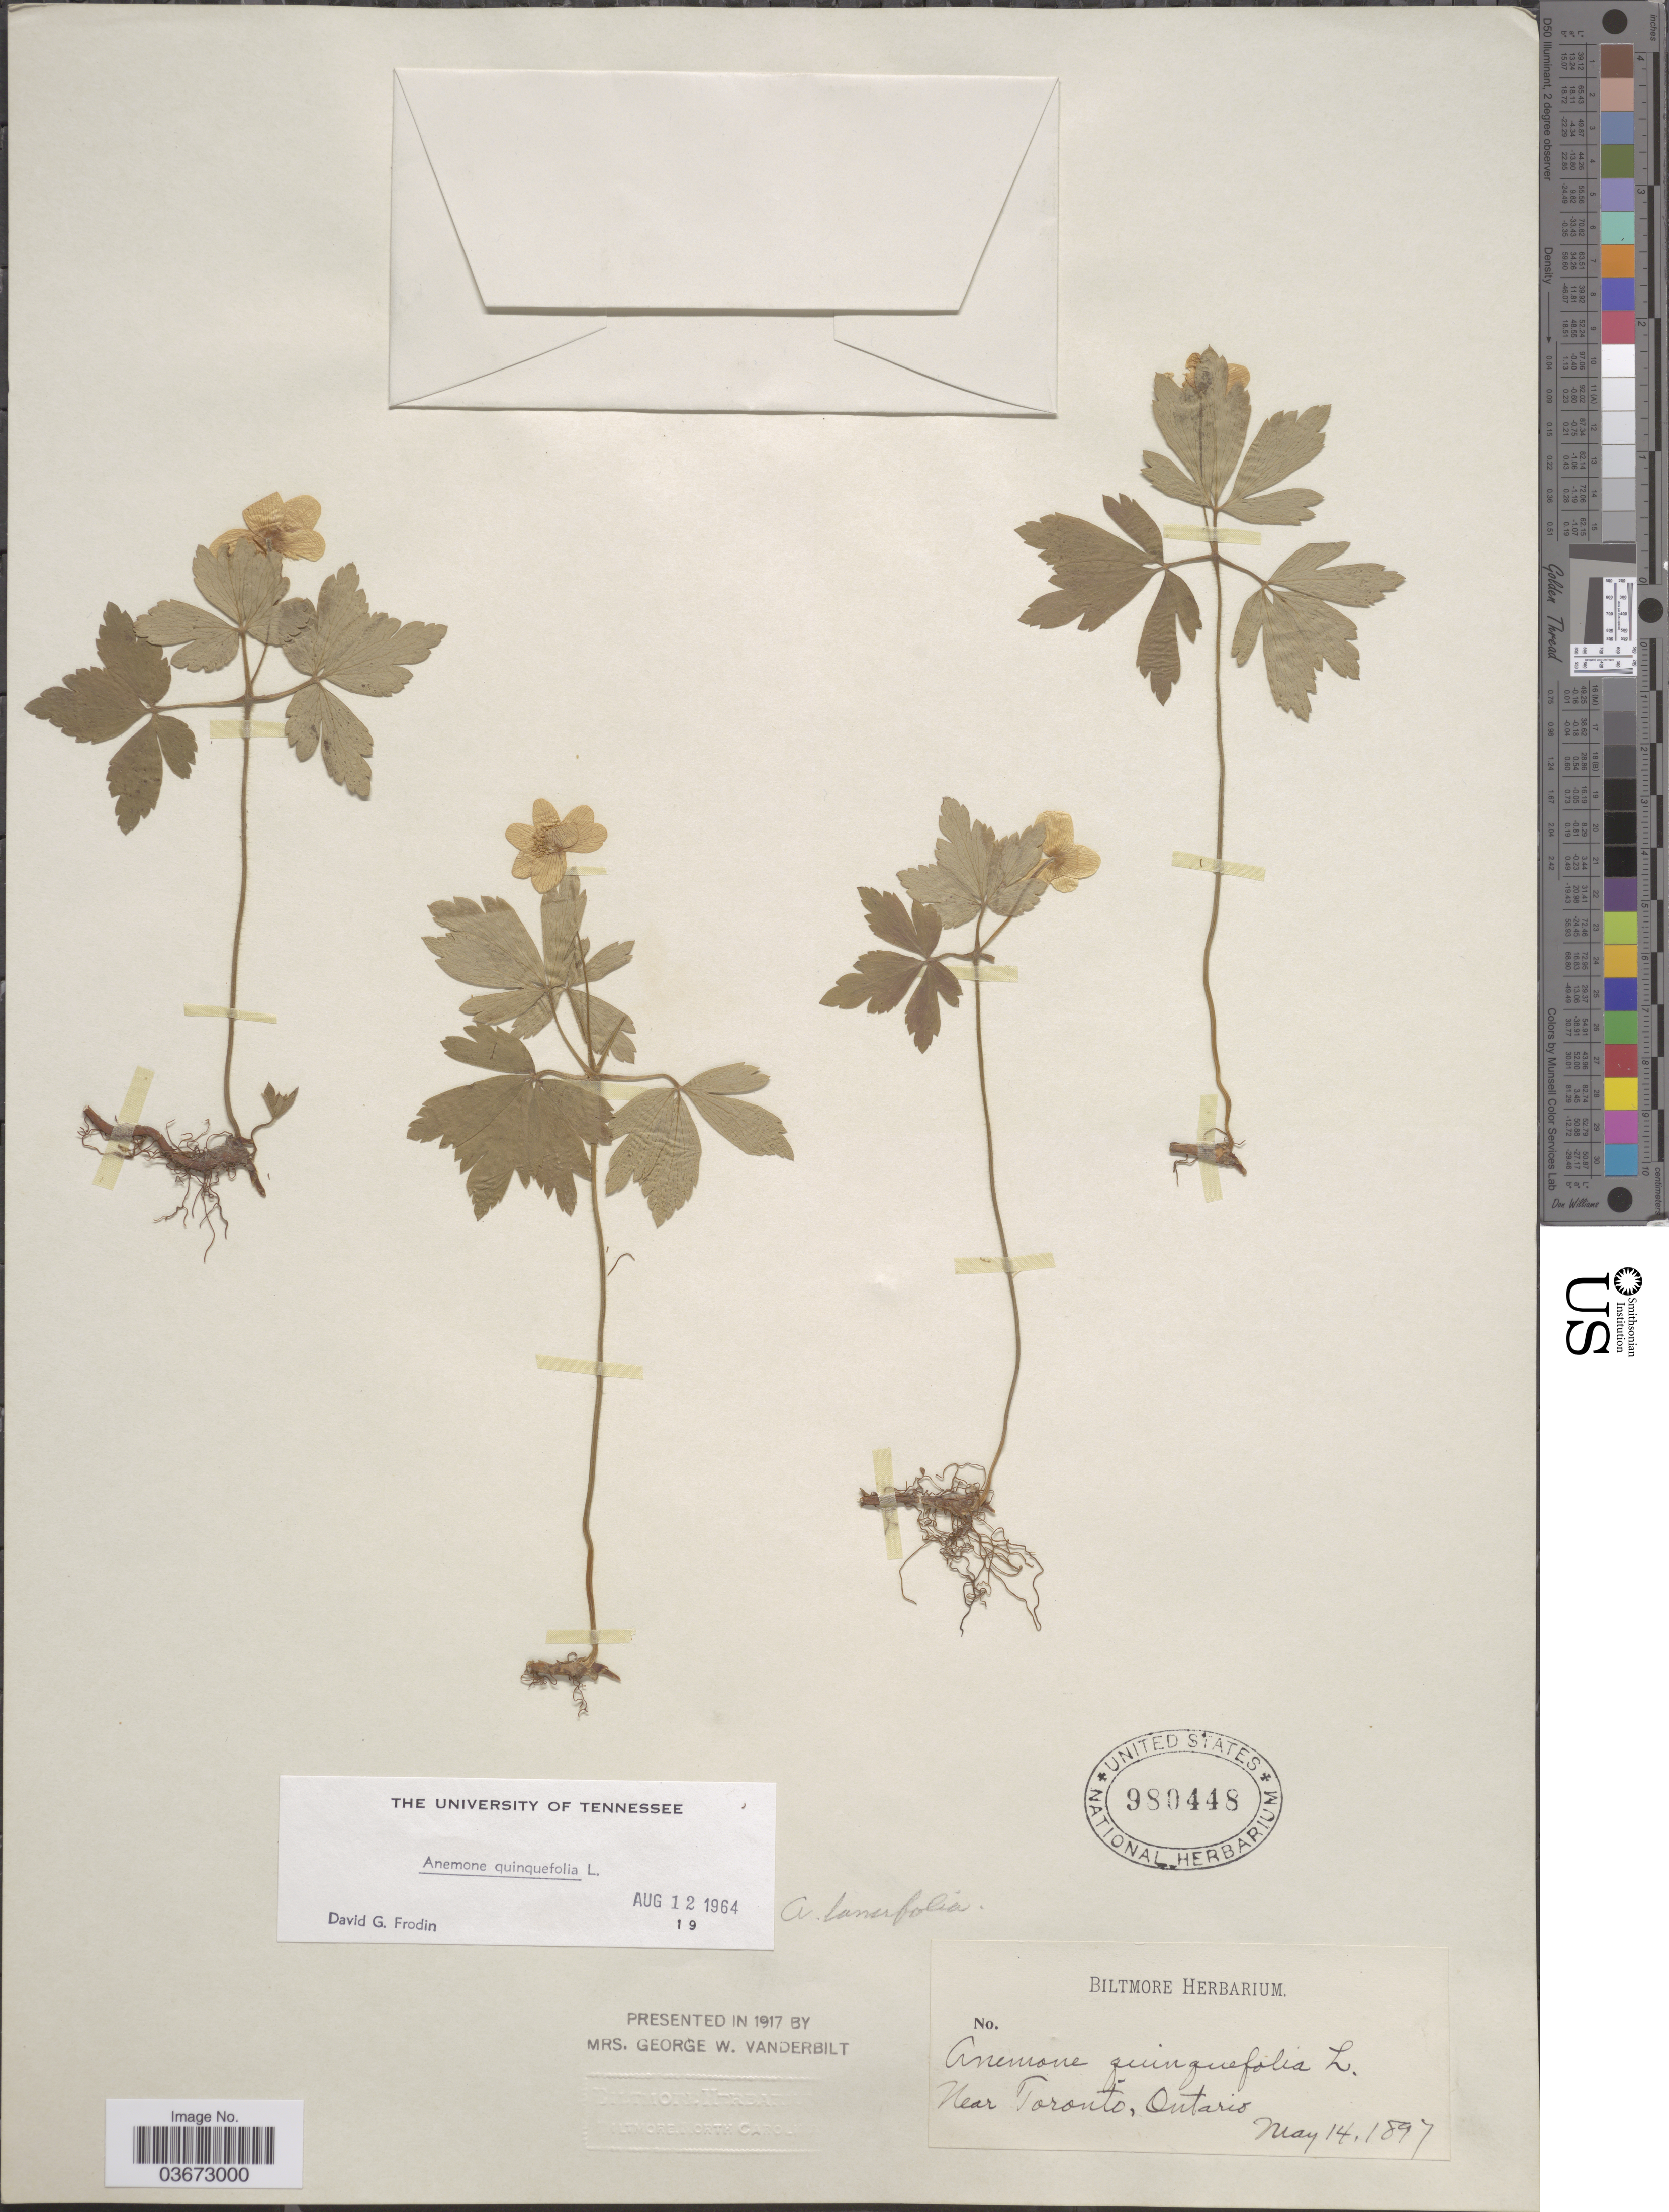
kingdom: Plantae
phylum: Tracheophyta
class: Magnoliopsida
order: Ranunculales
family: Ranunculaceae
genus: Anemone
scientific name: Anemone quinquefolia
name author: L.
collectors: ex herb. Biltmore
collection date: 1897-05-14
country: Canada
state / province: Ontario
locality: Near Toronto.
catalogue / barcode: US 980448